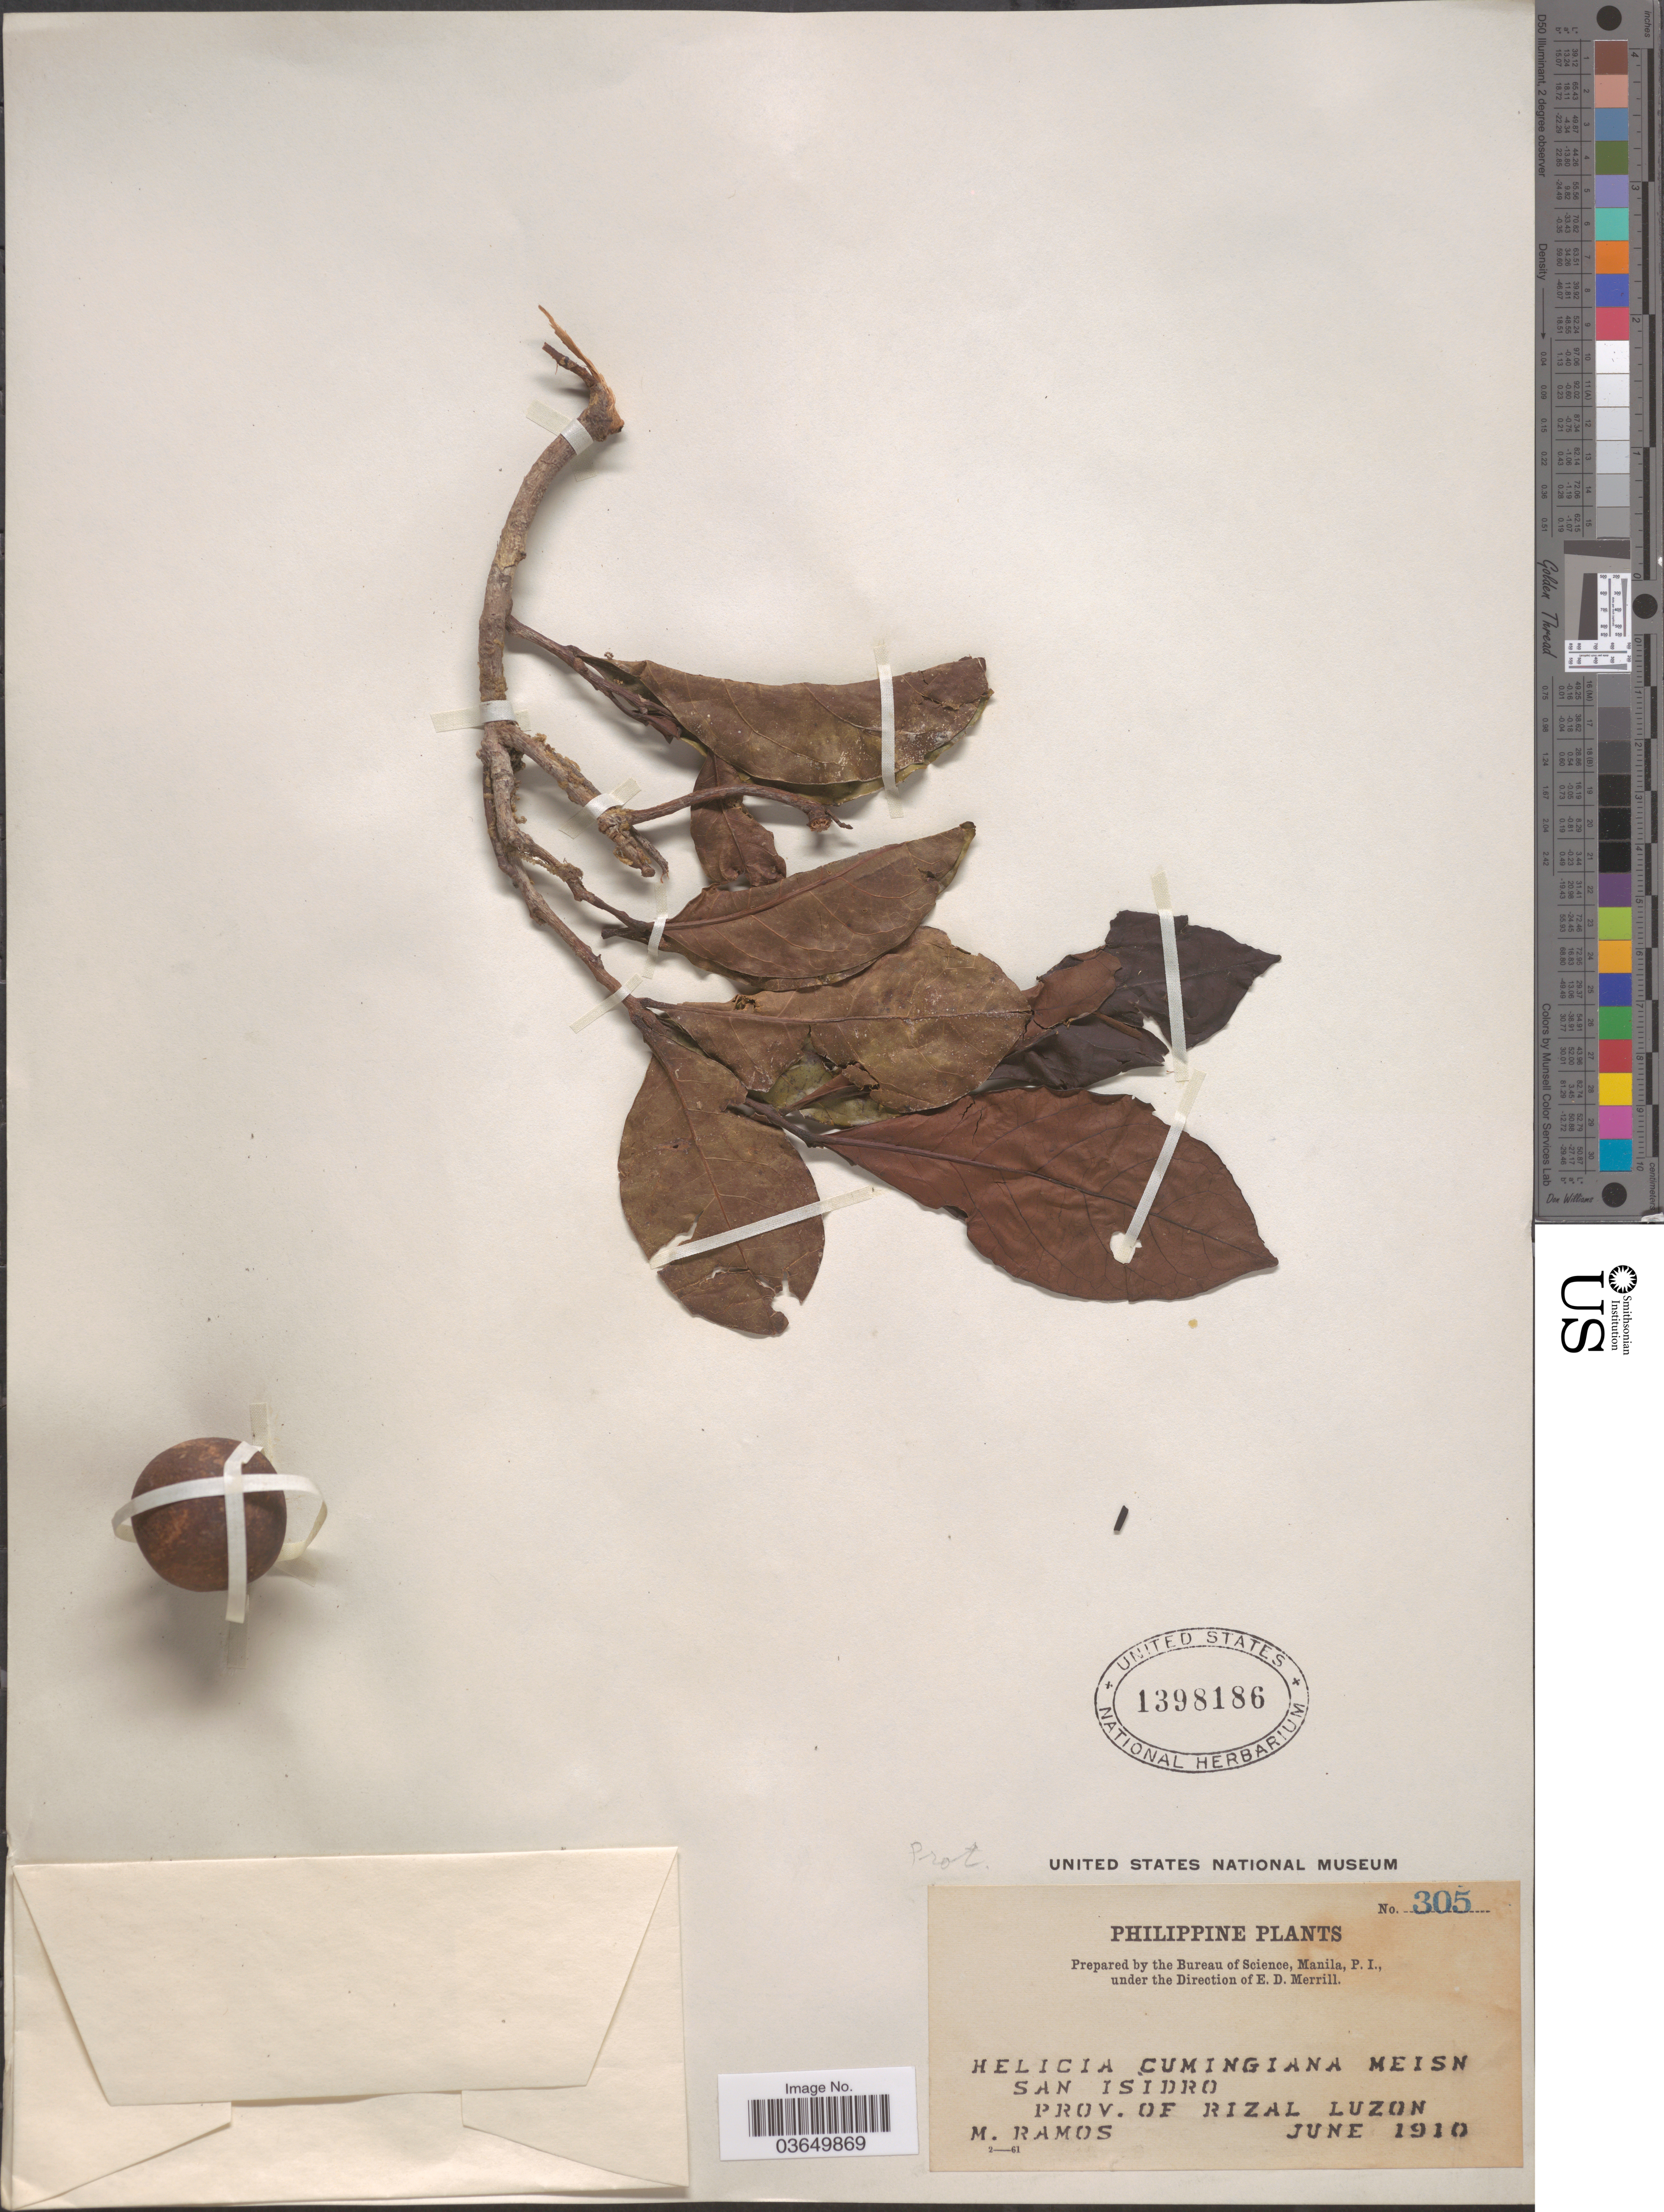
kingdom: Plantae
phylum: Tracheophyta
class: Magnoliopsida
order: Proteales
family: Proteaceae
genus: Helicia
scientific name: Helicia cumingiana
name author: C. Presl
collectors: M. Ramos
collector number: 305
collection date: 1910-06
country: Philippines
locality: San Isidro. Prov. of Rizal Luzon.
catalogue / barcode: US 1398186